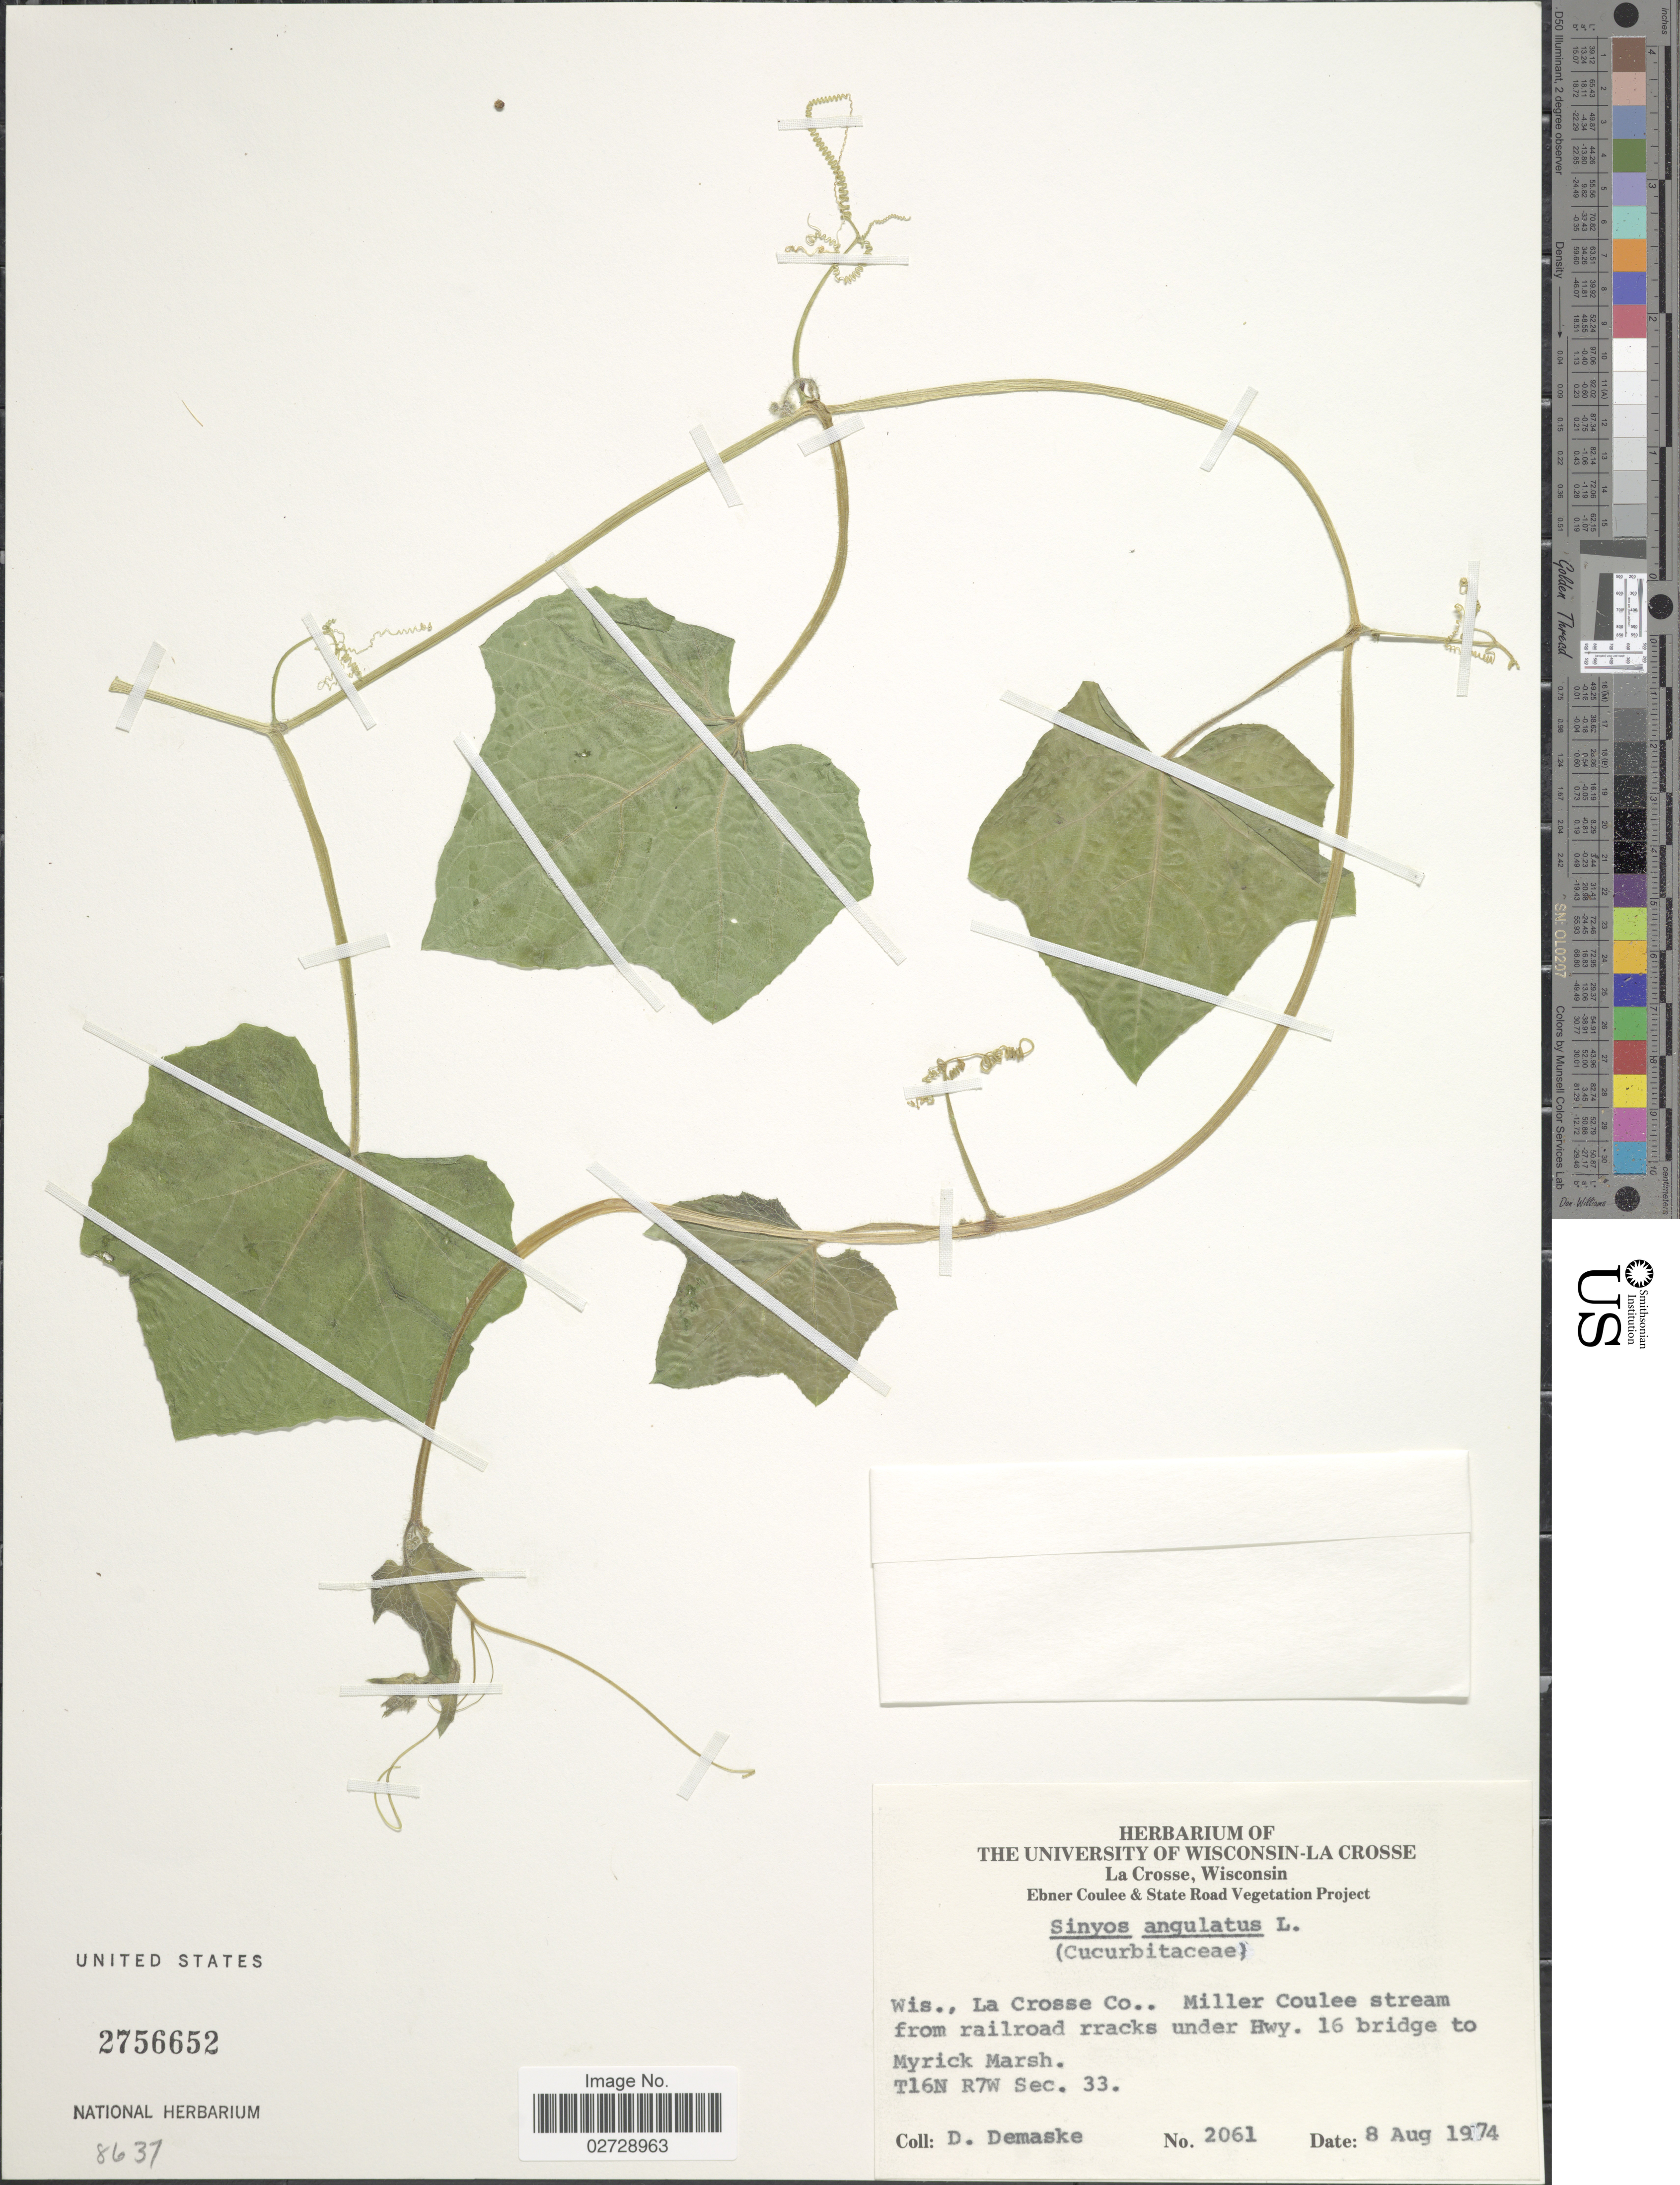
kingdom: Plantae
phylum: Tracheophyta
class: Magnoliopsida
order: Cucurbitales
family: Cucurbitaceae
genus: Sicyos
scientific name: Sicyos angulatus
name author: L.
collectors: D. Demaske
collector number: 2061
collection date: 1974-09-08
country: United States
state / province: Wisconsin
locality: La Crosse Co., Miller Coulee stream from Railroad rracks Hwy 16 bridge to Myrick Marsh. T16N R7W sec. 33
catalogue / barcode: US 2756652